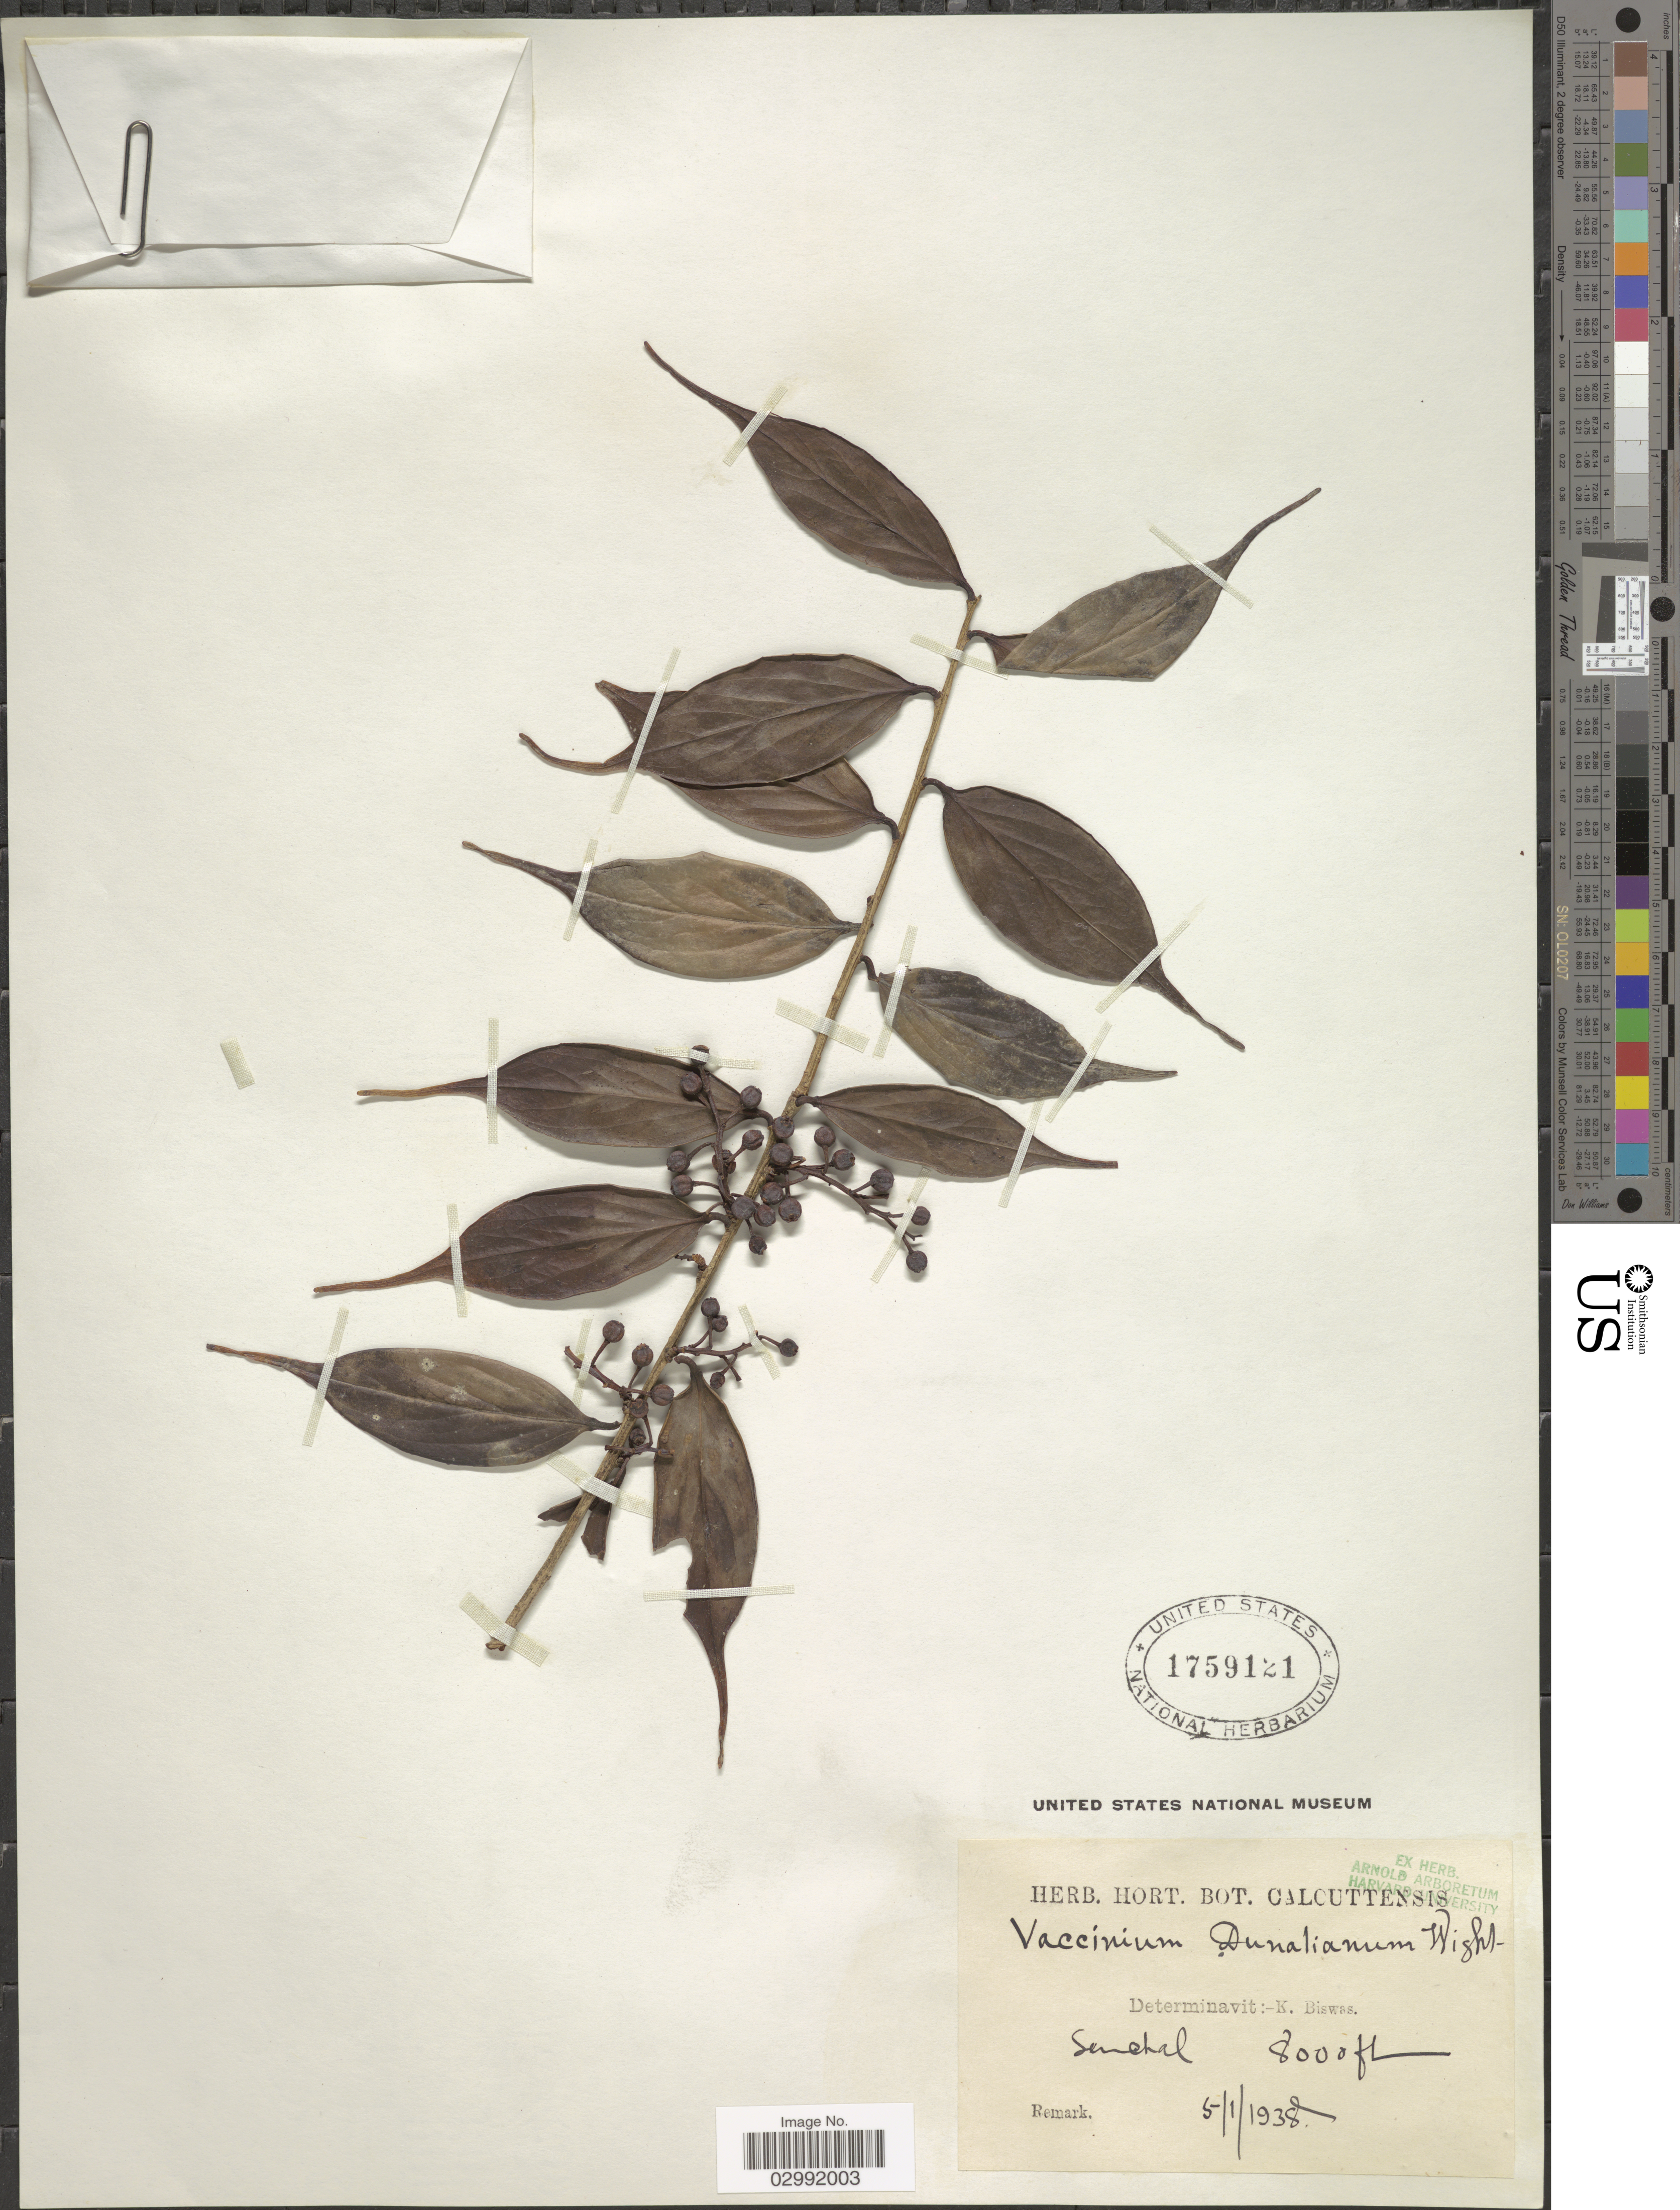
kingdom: Plantae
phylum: Tracheophyta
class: Magnoliopsida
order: Ericales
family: Ericaceae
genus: Vaccinium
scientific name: Vaccinium dunalianum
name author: Wight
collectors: ex Herb. Hort. Bot. Calcuttensis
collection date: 1938-01-05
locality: Senetal [interpreted].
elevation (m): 2438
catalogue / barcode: US 1759121